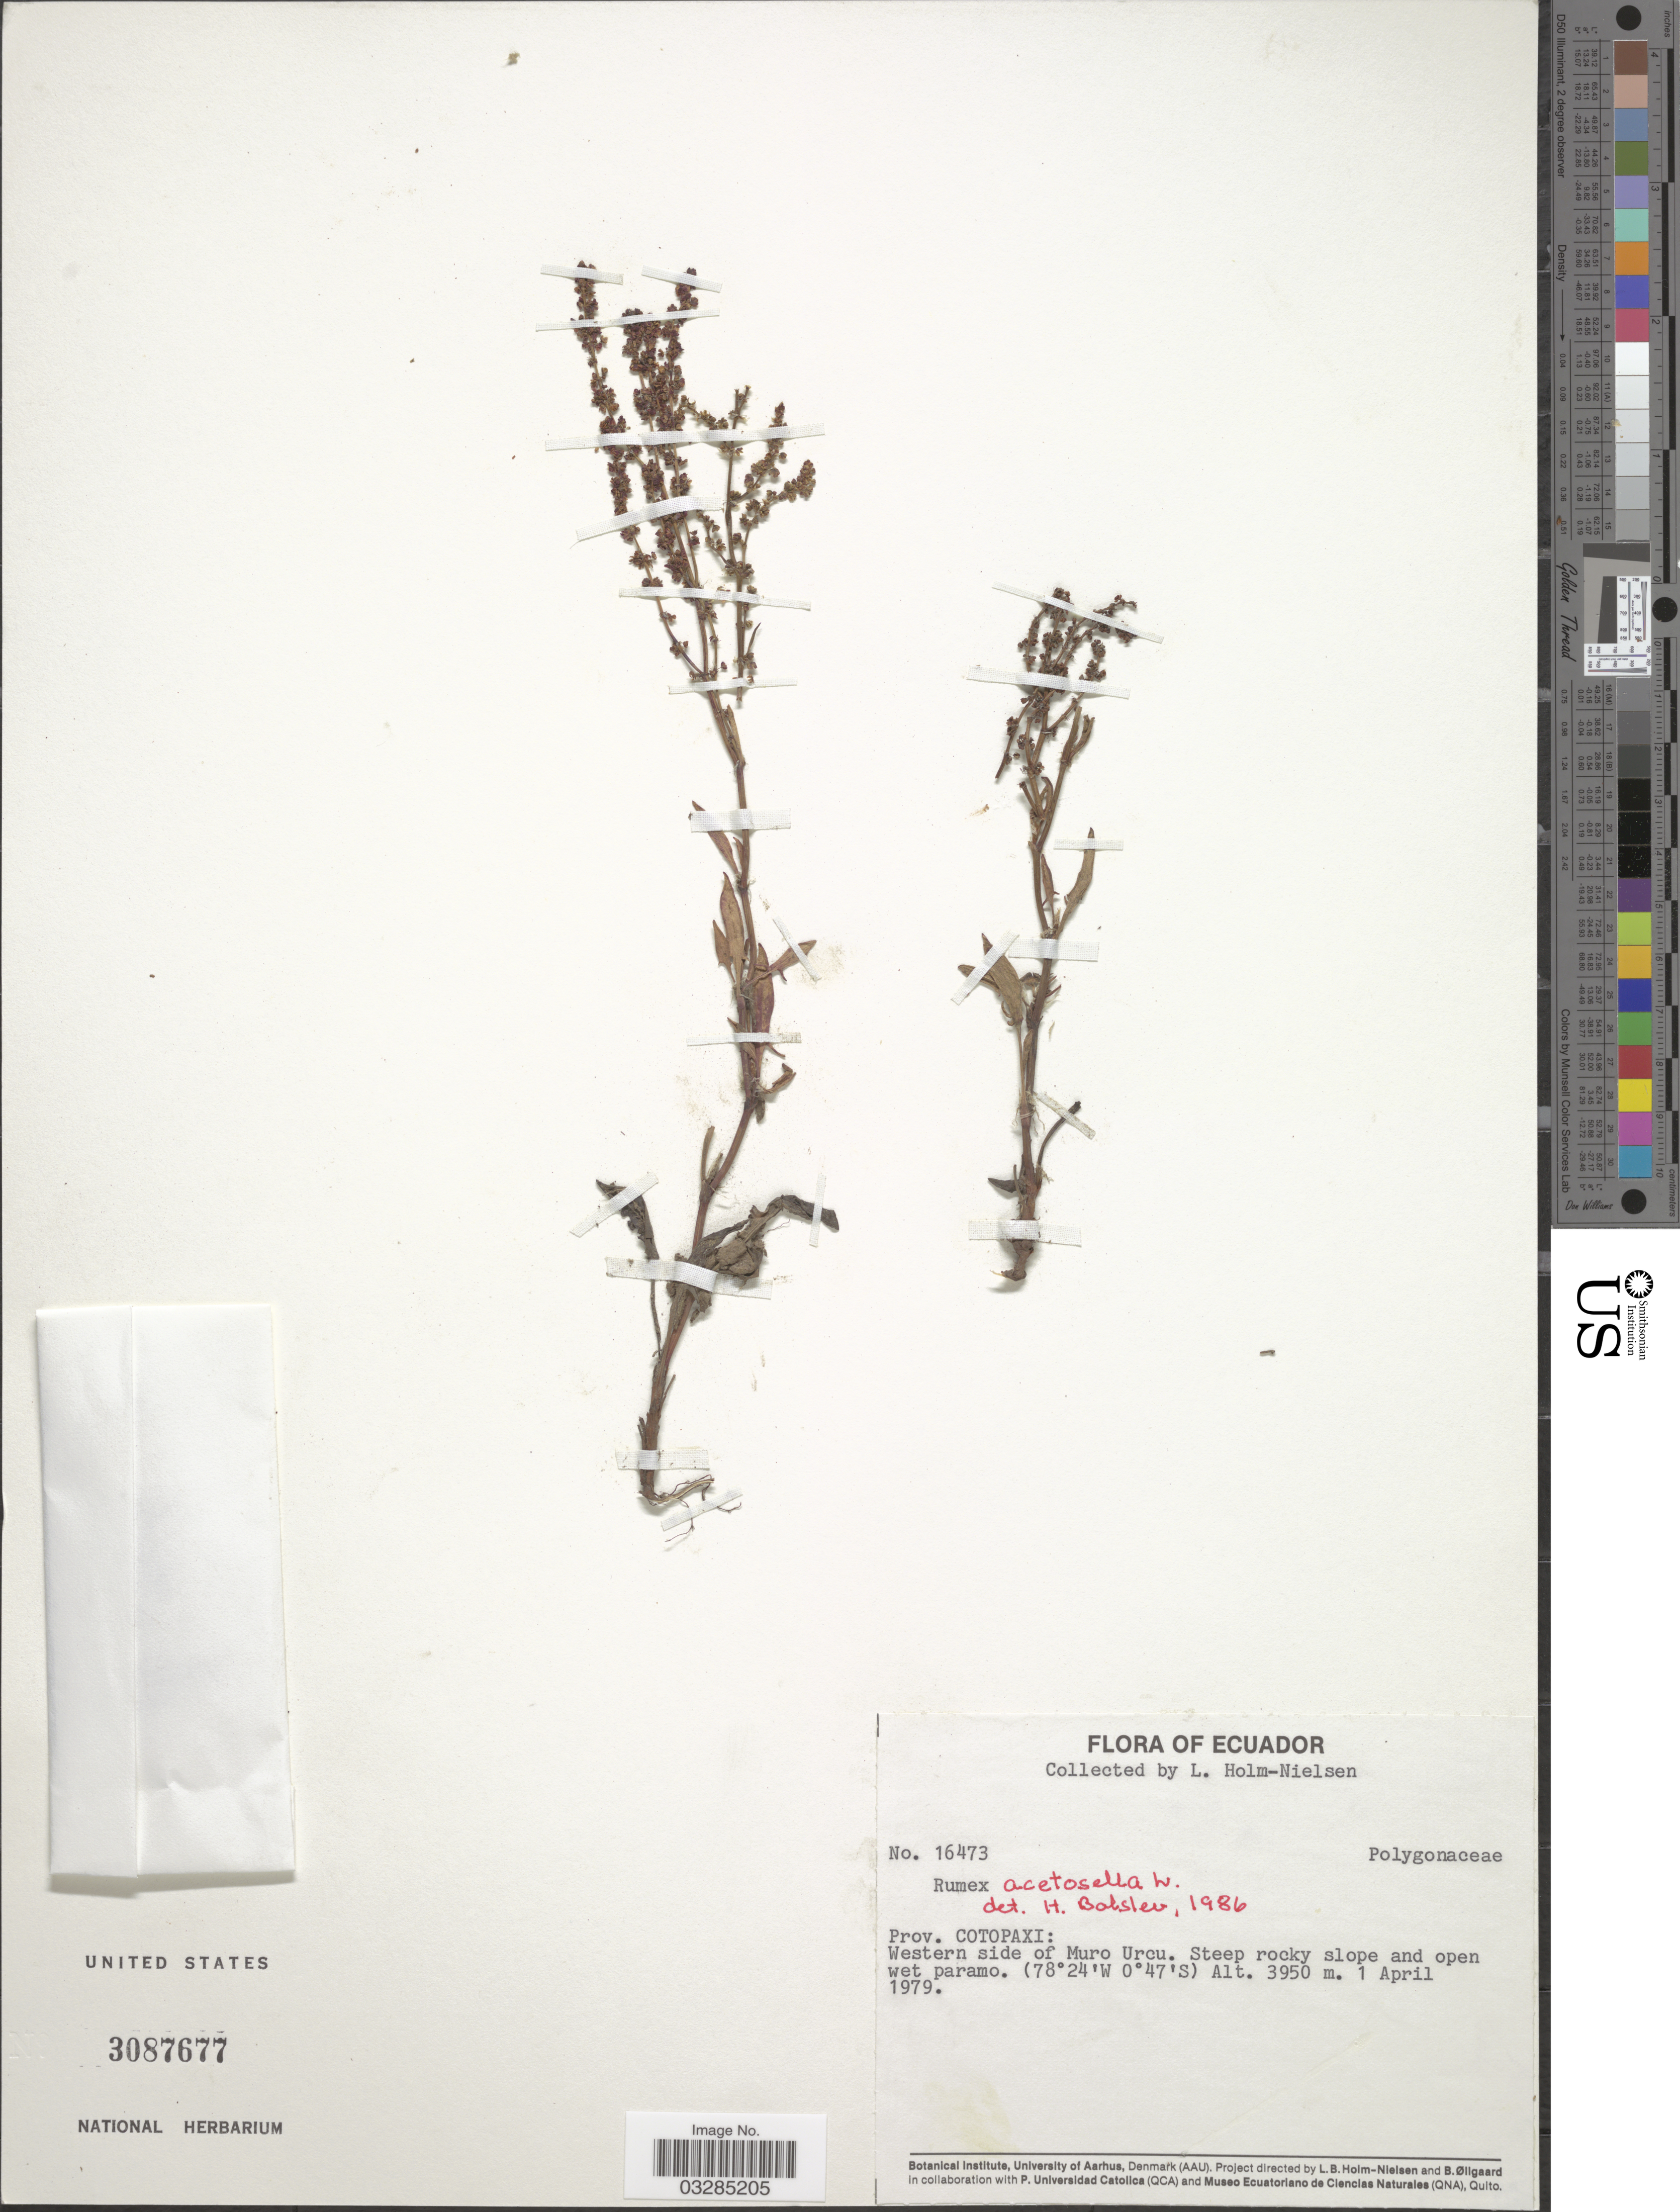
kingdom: Plantae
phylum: Tracheophyta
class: Magnoliopsida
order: Caryophyllales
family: Polygonaceae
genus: Rumex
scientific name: Rumex acetosella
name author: L.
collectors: L. B. Holm-Nielsen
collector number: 16473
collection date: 1979-04-01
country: Ecuador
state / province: Cotopaxi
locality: Western side of Muro Urcu.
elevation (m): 3950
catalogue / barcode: US 3087677